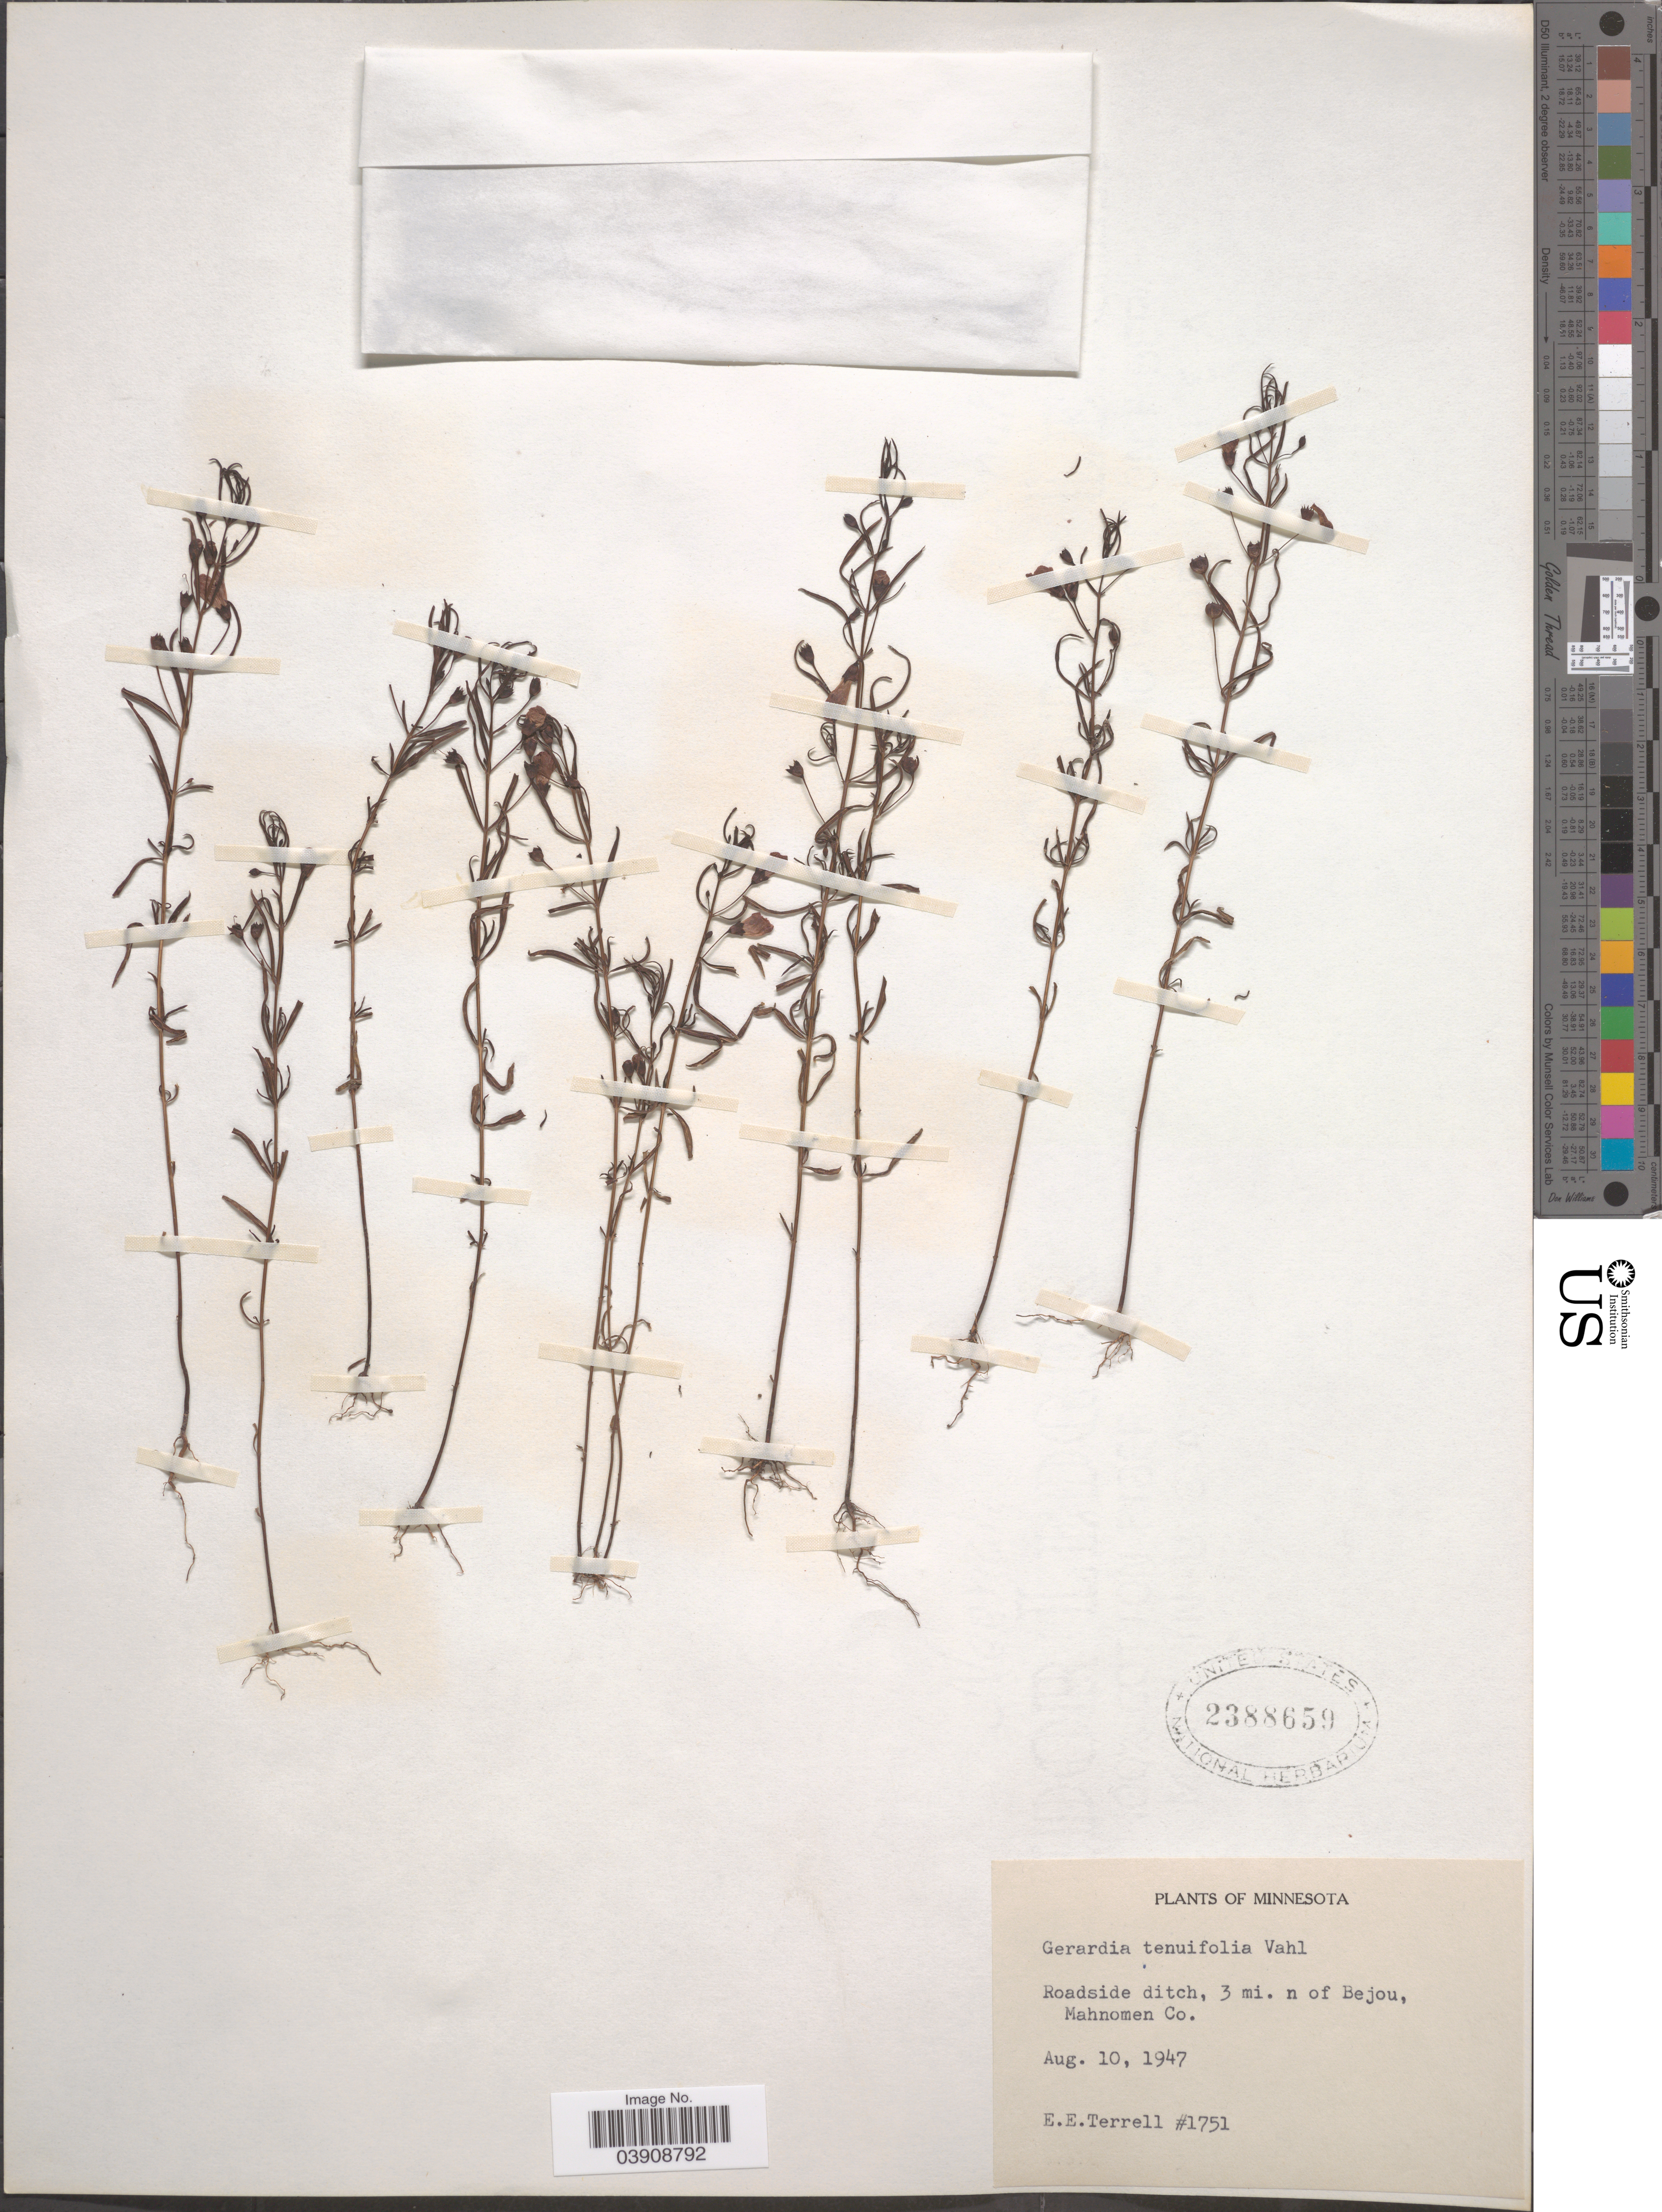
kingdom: Plantae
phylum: Tracheophyta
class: Magnoliopsida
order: Lamiales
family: Orobanchaceae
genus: Agalinis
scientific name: Agalinis tenuifolia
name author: (Vahl) Raf.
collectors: E. Terrell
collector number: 1751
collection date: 1947-08-10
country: United States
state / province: Minnesota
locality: Roadside ditch, 3 mi. n of Bejou, Mahnomen Co.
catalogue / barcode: US 2388659